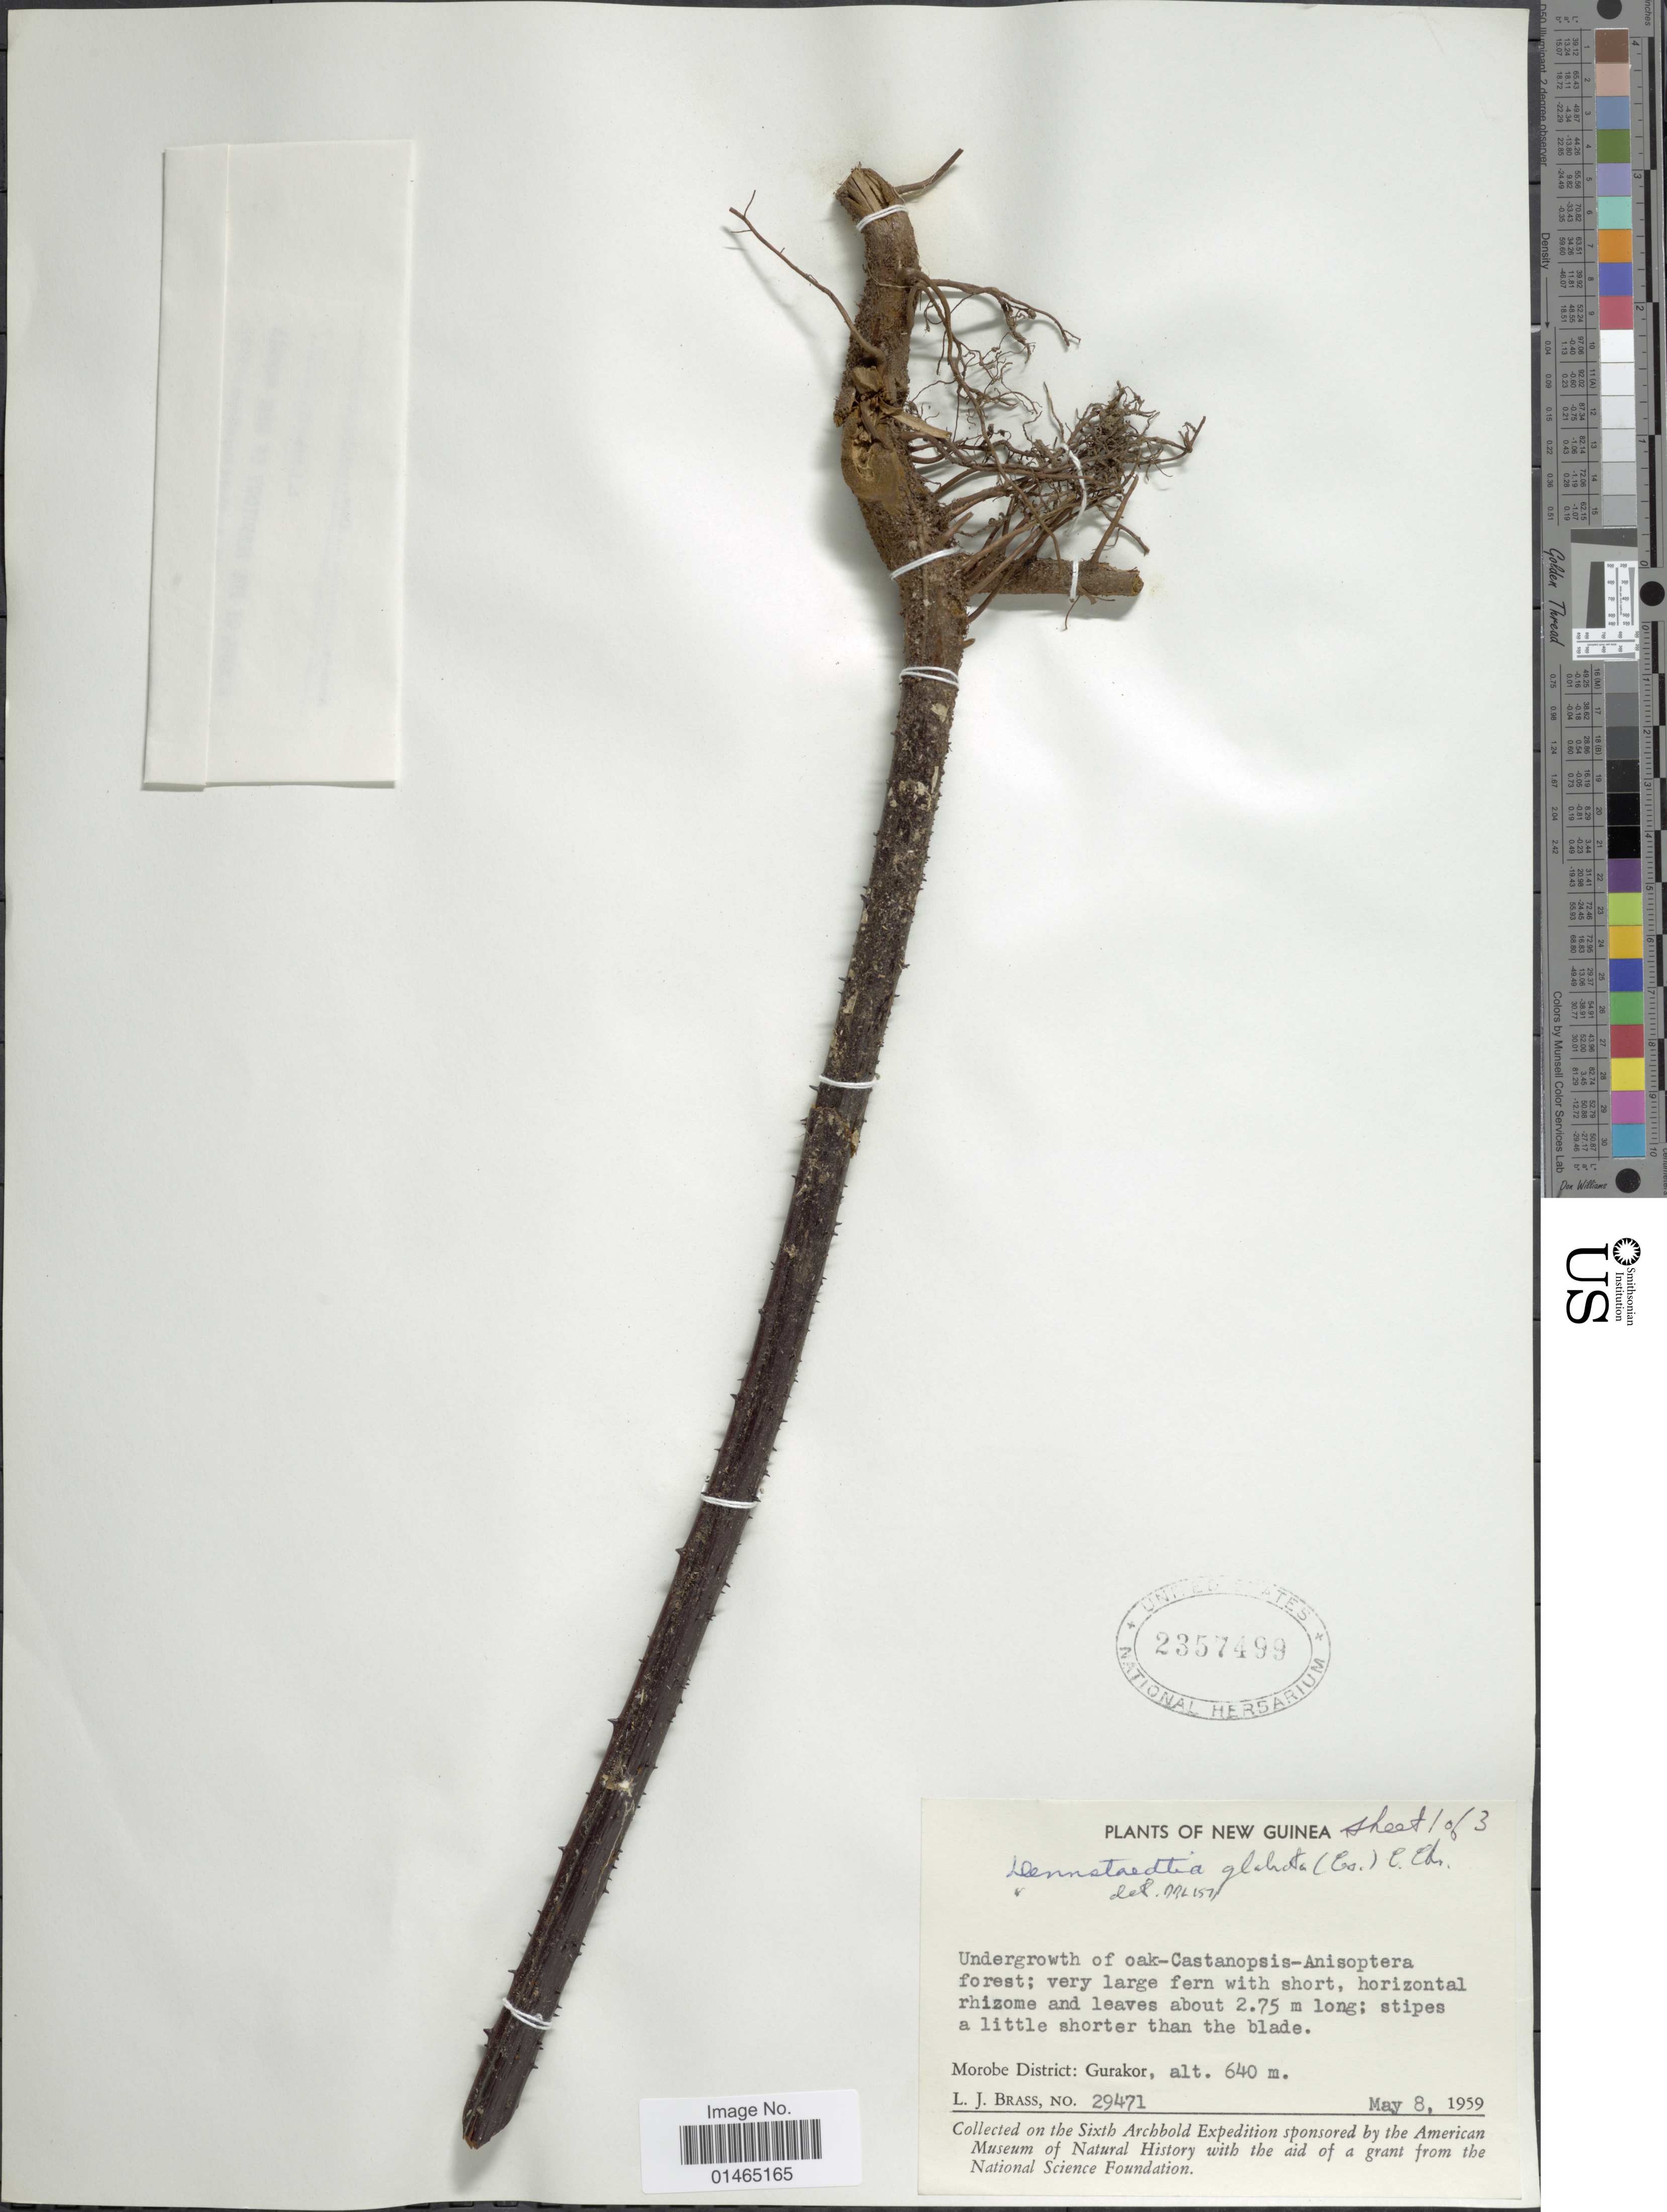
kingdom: Plantae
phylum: Tracheophyta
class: Polypodiopsida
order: Polypodiales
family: Dennstaedtiaceae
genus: Dennstaedtia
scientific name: Dennstaedtia glabrata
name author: (Ces.) C. Chr.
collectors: L. J. Brass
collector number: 29471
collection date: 1959-05-08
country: Papua New Guinea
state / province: Morobe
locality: New Guinea. Gurakor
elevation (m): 640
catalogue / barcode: US 2357499